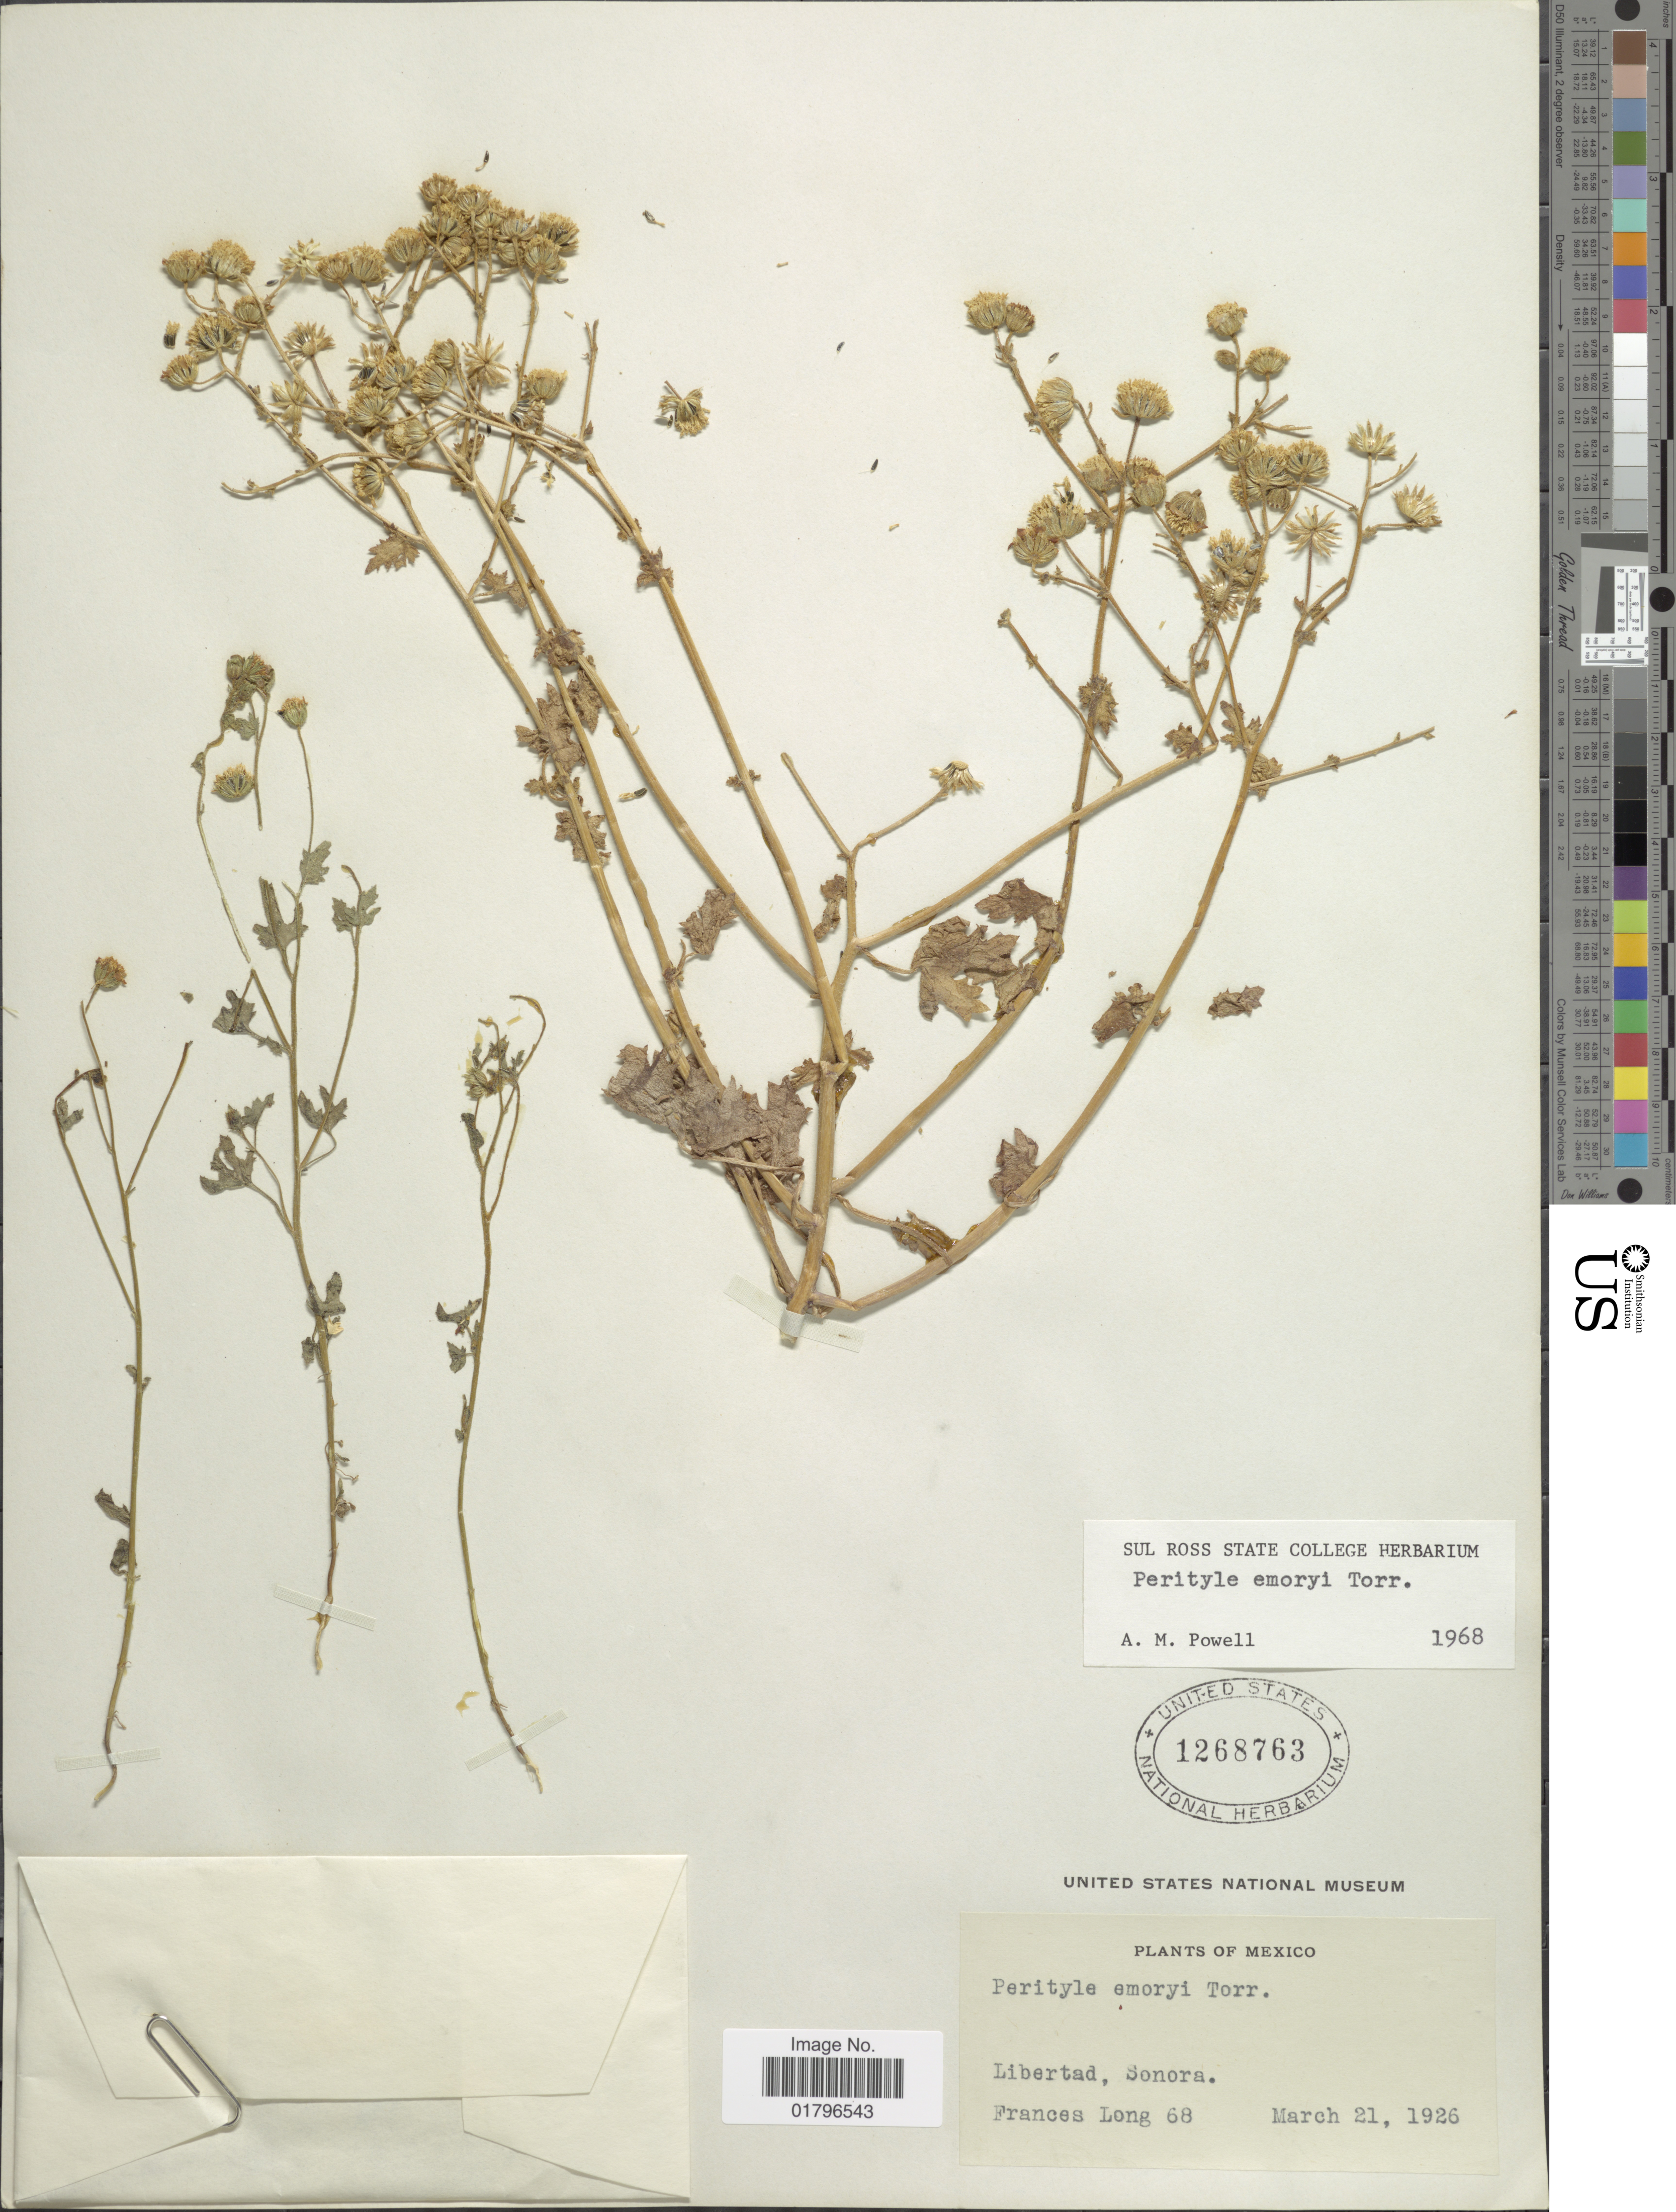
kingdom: Plantae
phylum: Tracheophyta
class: Magnoliopsida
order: Asterales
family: Asteraceae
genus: Perityle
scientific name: Perityle emoryi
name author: Torr.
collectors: F. Long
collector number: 68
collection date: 1926-03-21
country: Mexico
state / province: Sonora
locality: Libertad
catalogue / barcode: US 1268763